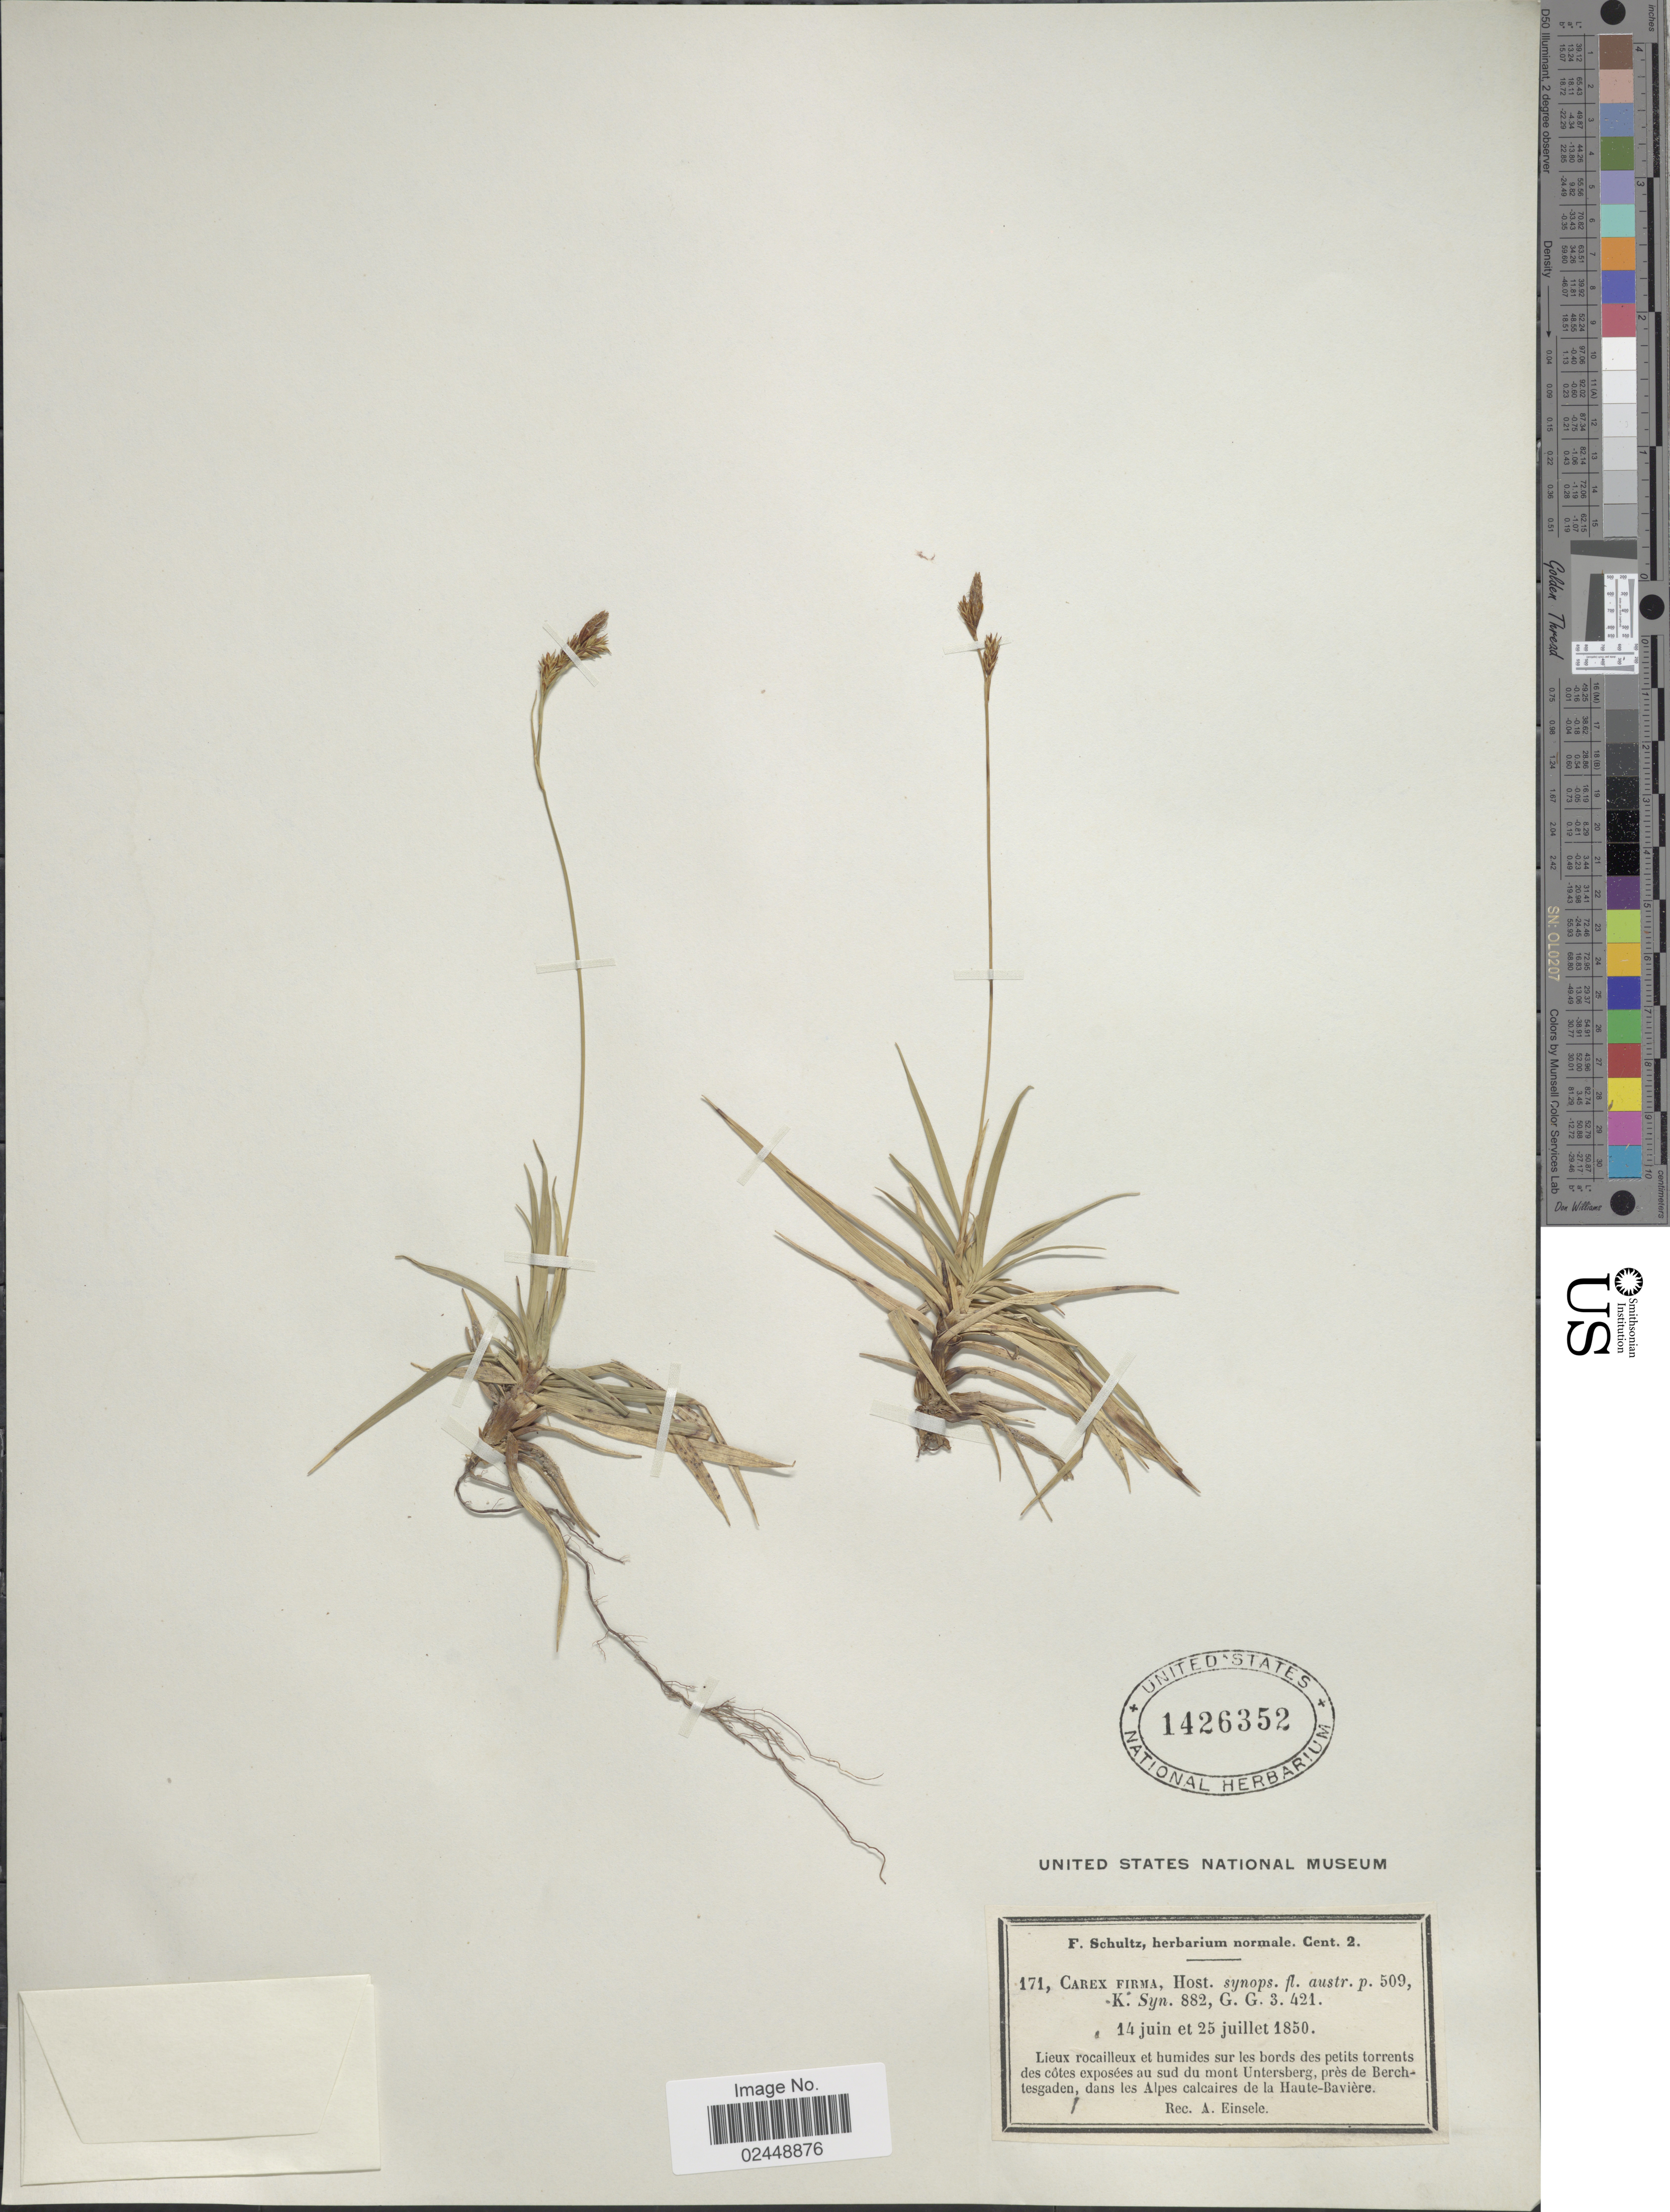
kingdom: Plantae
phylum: Tracheophyta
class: Liliopsida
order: Poales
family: Cyperaceae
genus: Carex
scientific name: Carex firma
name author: Host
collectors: A. Einsele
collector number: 171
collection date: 1850-06-14/1850-07-25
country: Germany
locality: Lieux rocailleux et humides sur les bords des petits torrents des cotes exposees au sud du mont Untersberg, pres de Berchtesgaden, dans les Alpes calcaires de la Haute-Baviere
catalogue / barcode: US 1426352